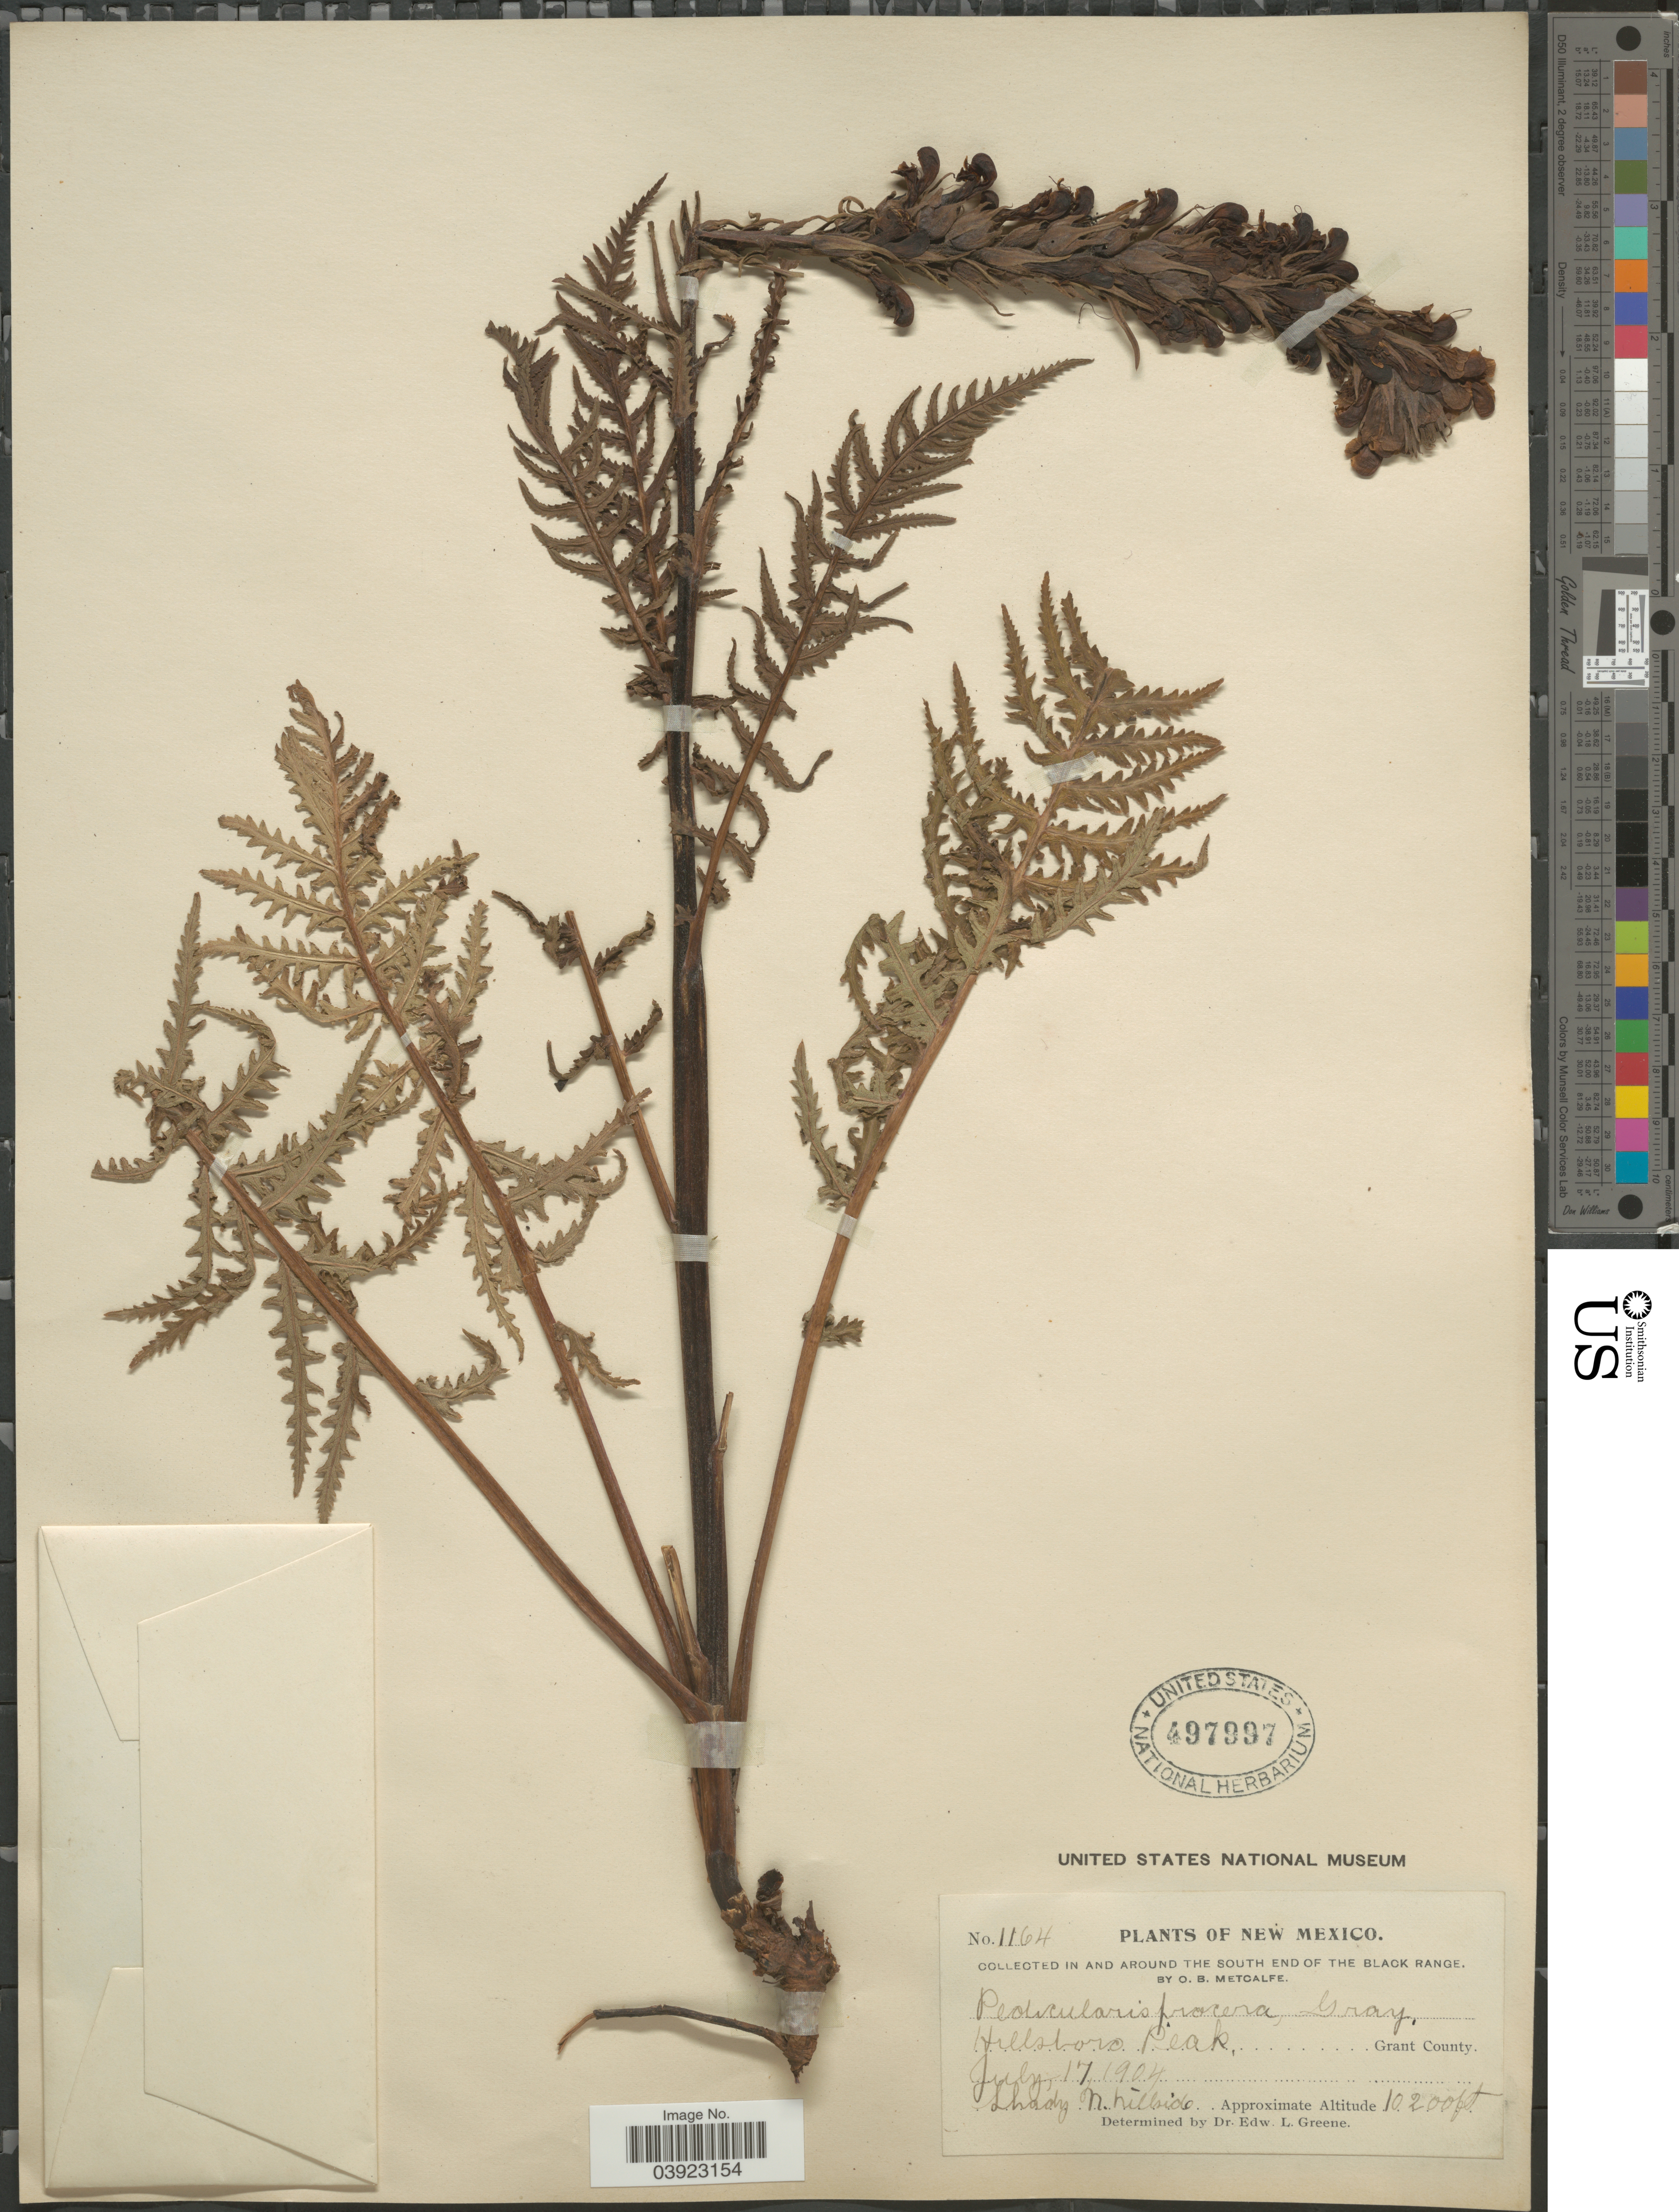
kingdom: Plantae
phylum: Tracheophyta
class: Magnoliopsida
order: Lamiales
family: Orobanchaceae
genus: Pedicularis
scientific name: Pedicularis procera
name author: A. Gray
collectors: O. B. Metcalfe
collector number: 1164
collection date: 1904-07-17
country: United States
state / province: New Mexico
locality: In and around the south end of the Black Range. Hillsboro Peak, Grant County. Shady N. hillside.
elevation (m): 3109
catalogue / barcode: US 497997